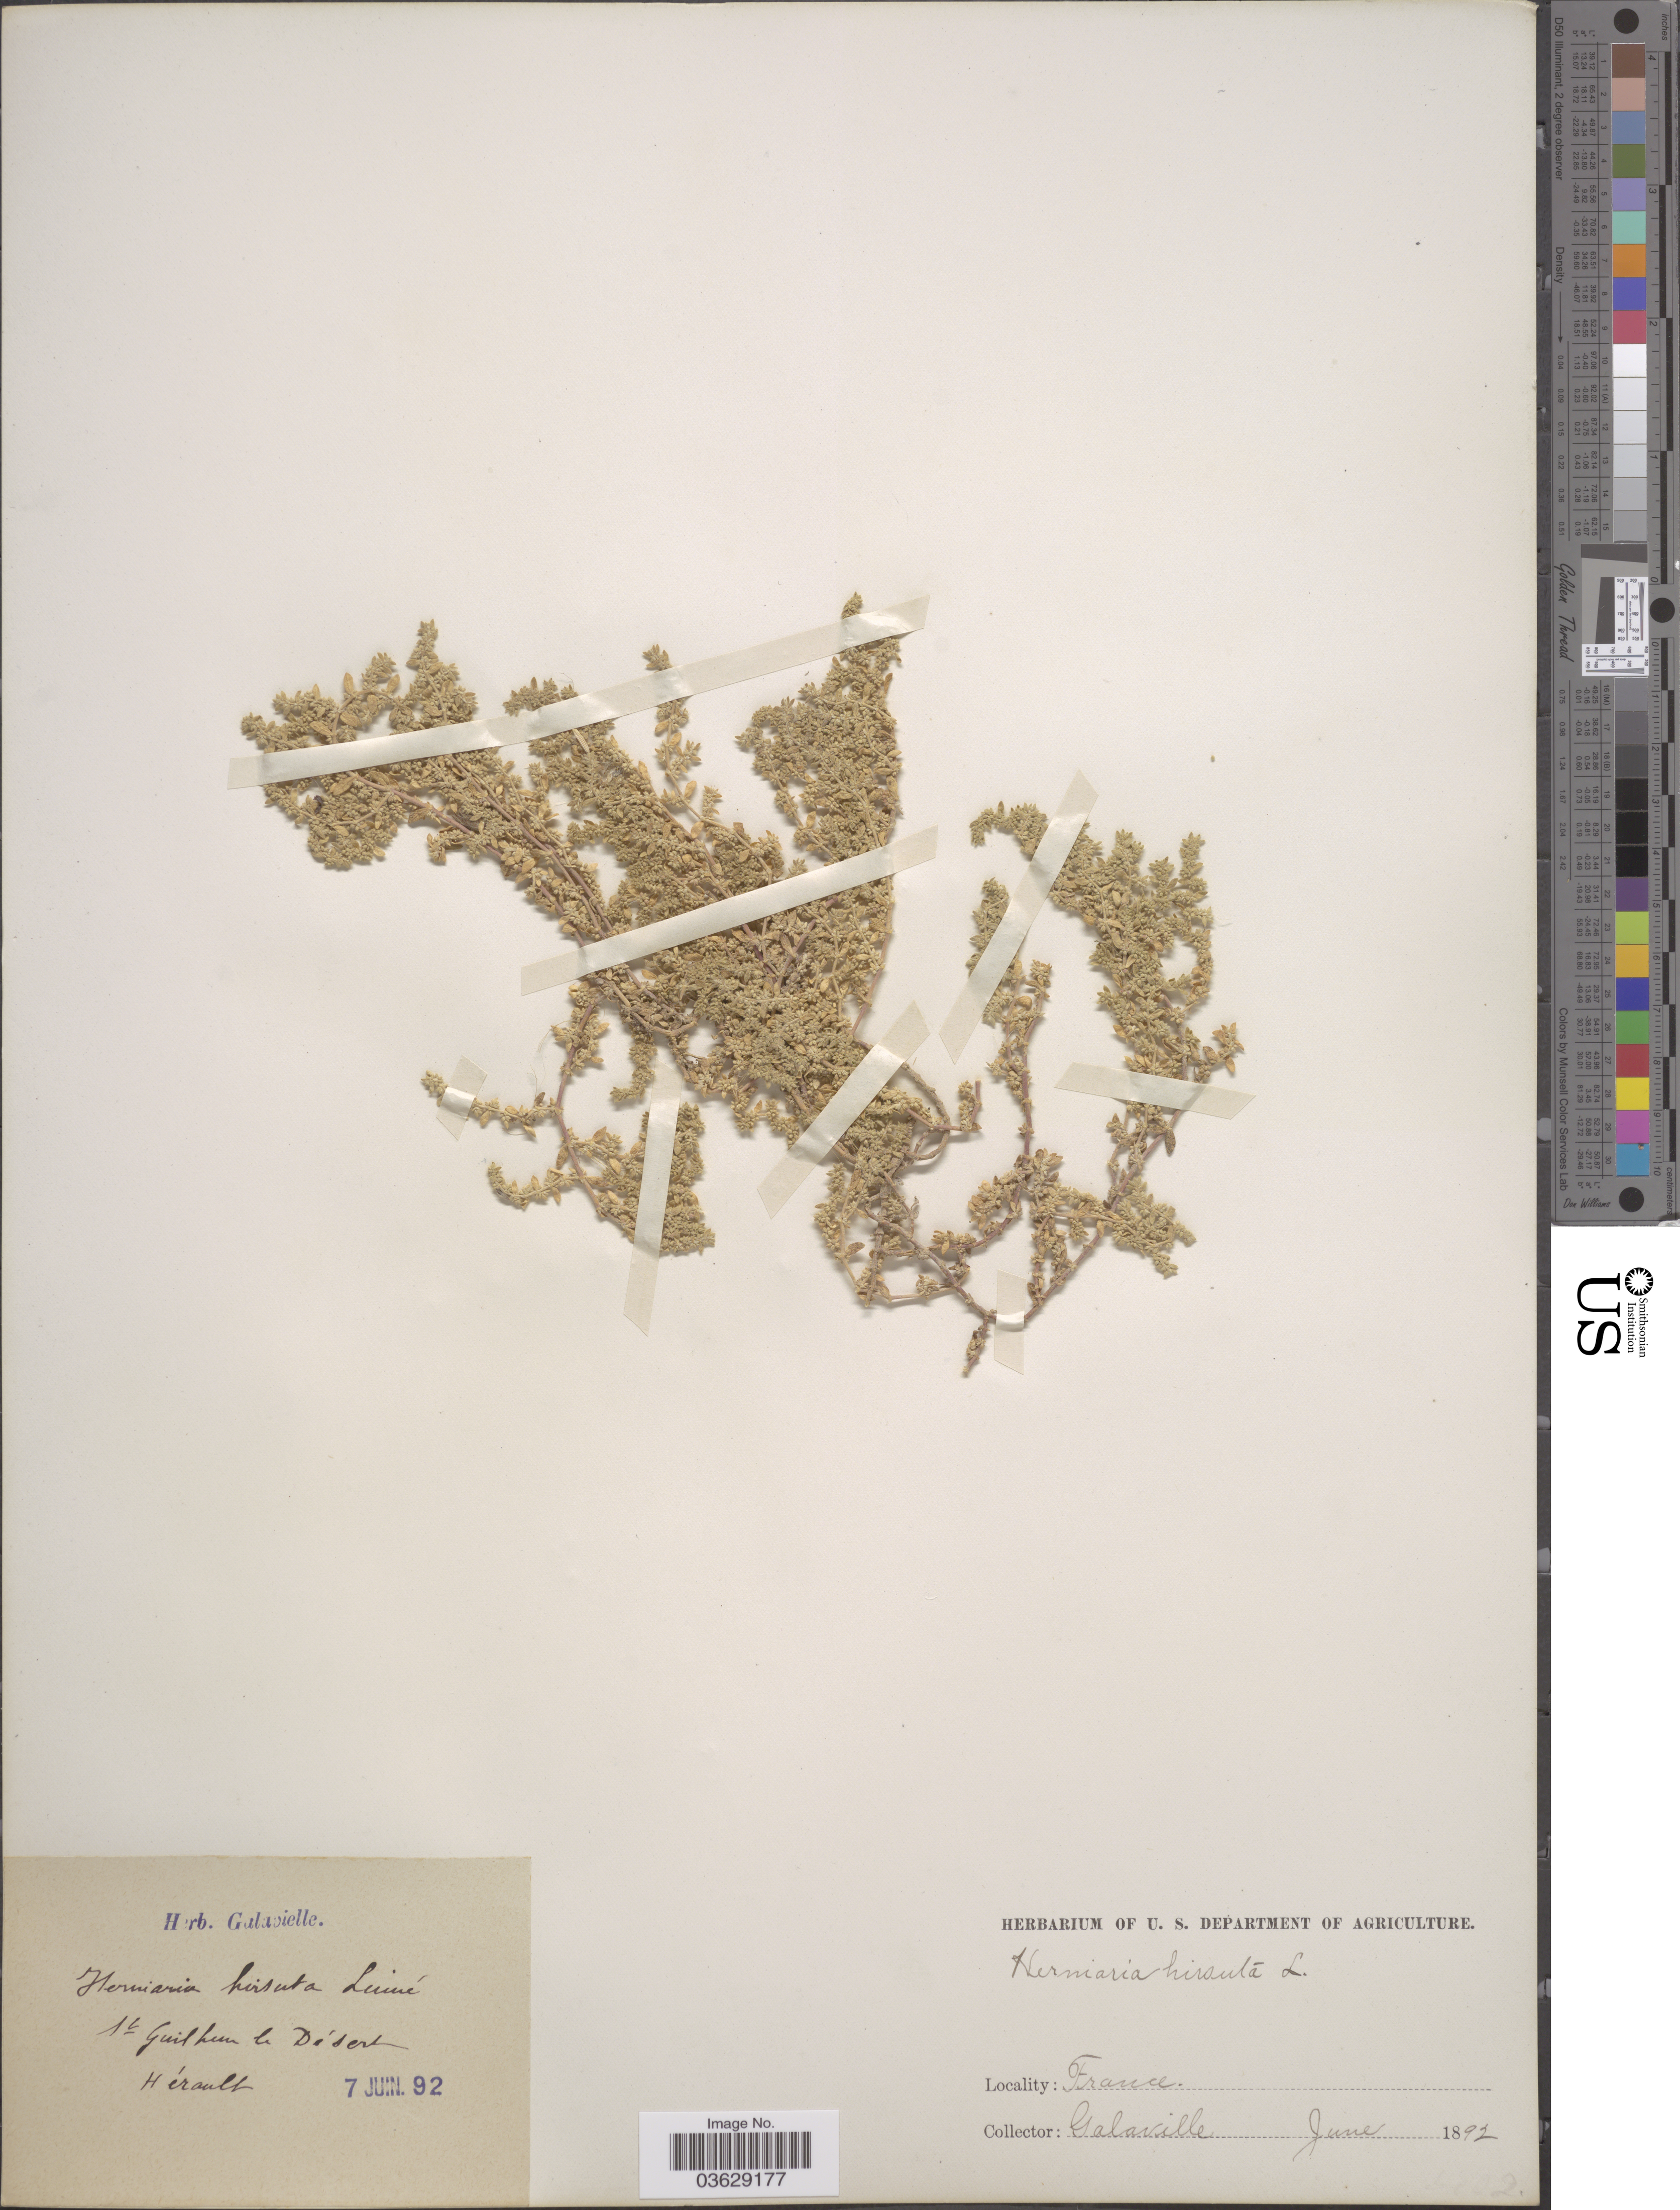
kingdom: Plantae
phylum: Tracheophyta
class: Magnoliopsida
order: Caryophyllales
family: Caryophyllaceae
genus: Herniaria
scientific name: Herniaria hirsuta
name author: L.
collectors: Galavielle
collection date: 1892-06-07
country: France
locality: St Guilhem le Désert.